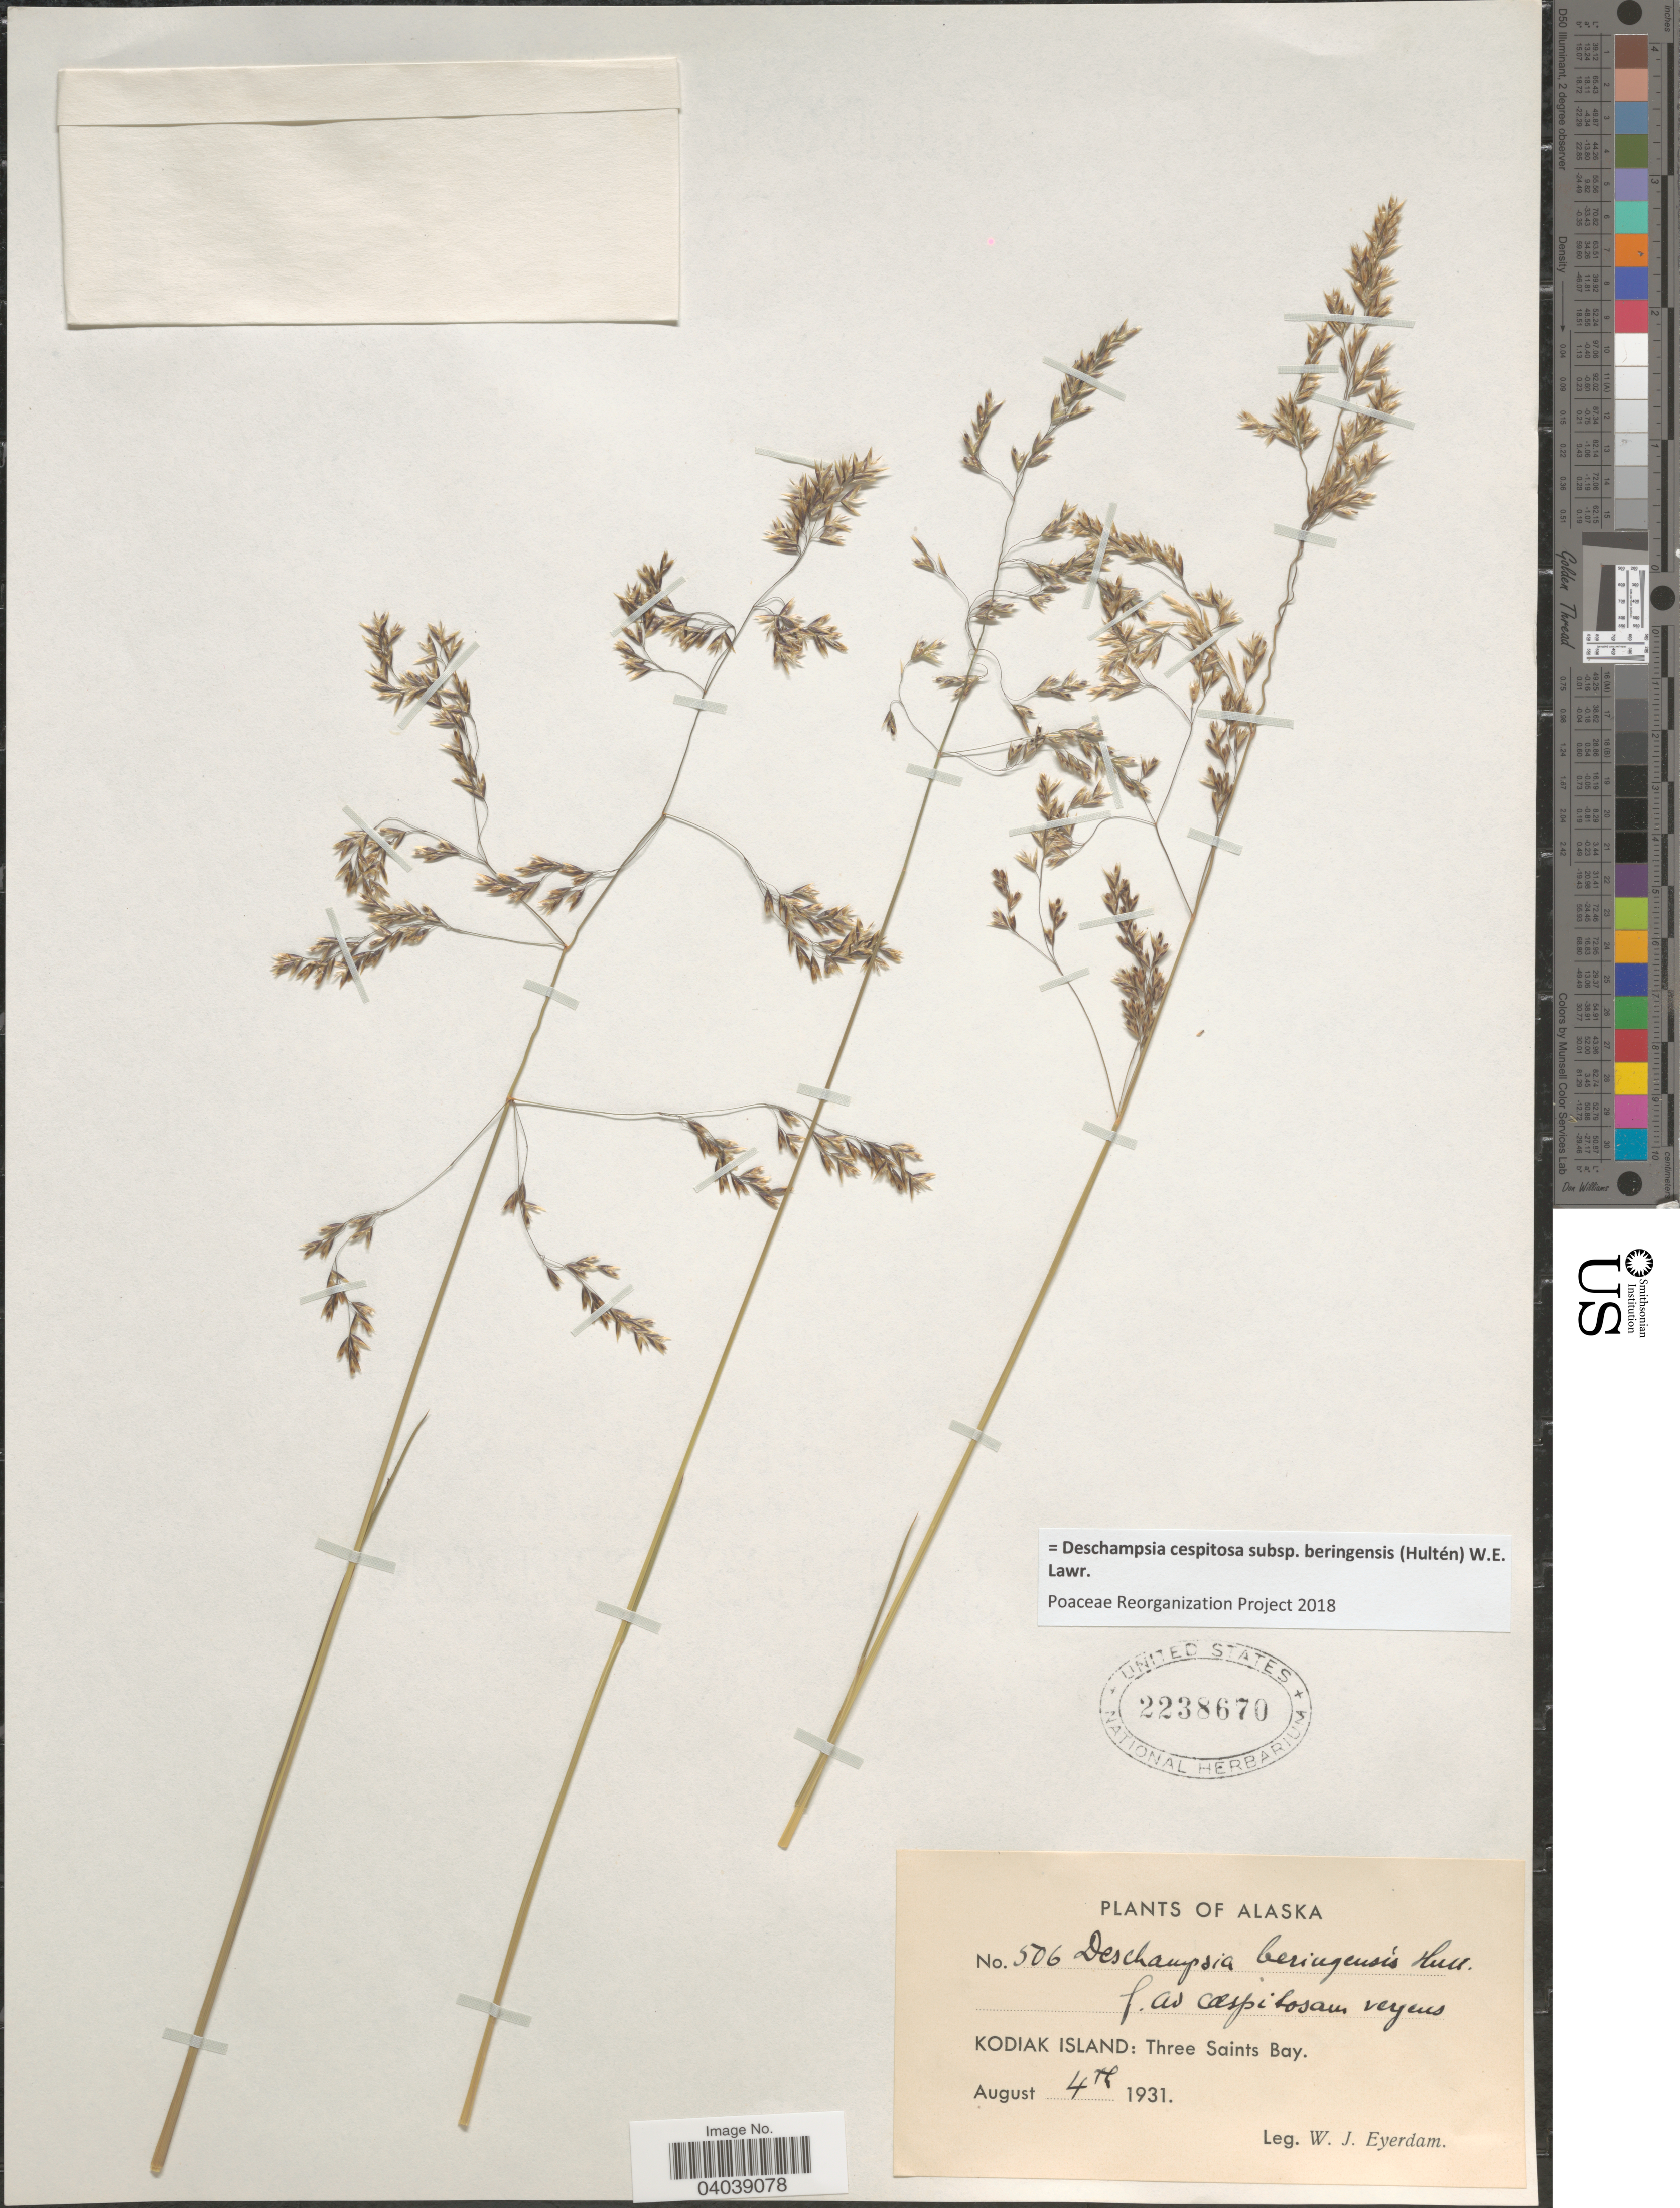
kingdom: Plantae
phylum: Tracheophyta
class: Liliopsida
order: Poales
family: Poaceae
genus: Deschampsia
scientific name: Deschampsia cespitosa subsp. beringensis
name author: (Hultén) Lawrence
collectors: W. J. Eyerdam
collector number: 506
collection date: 1931-08-04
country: United States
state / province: Alaska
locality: Kodiak Island: Three Saints Bay.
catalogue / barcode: US 2238670